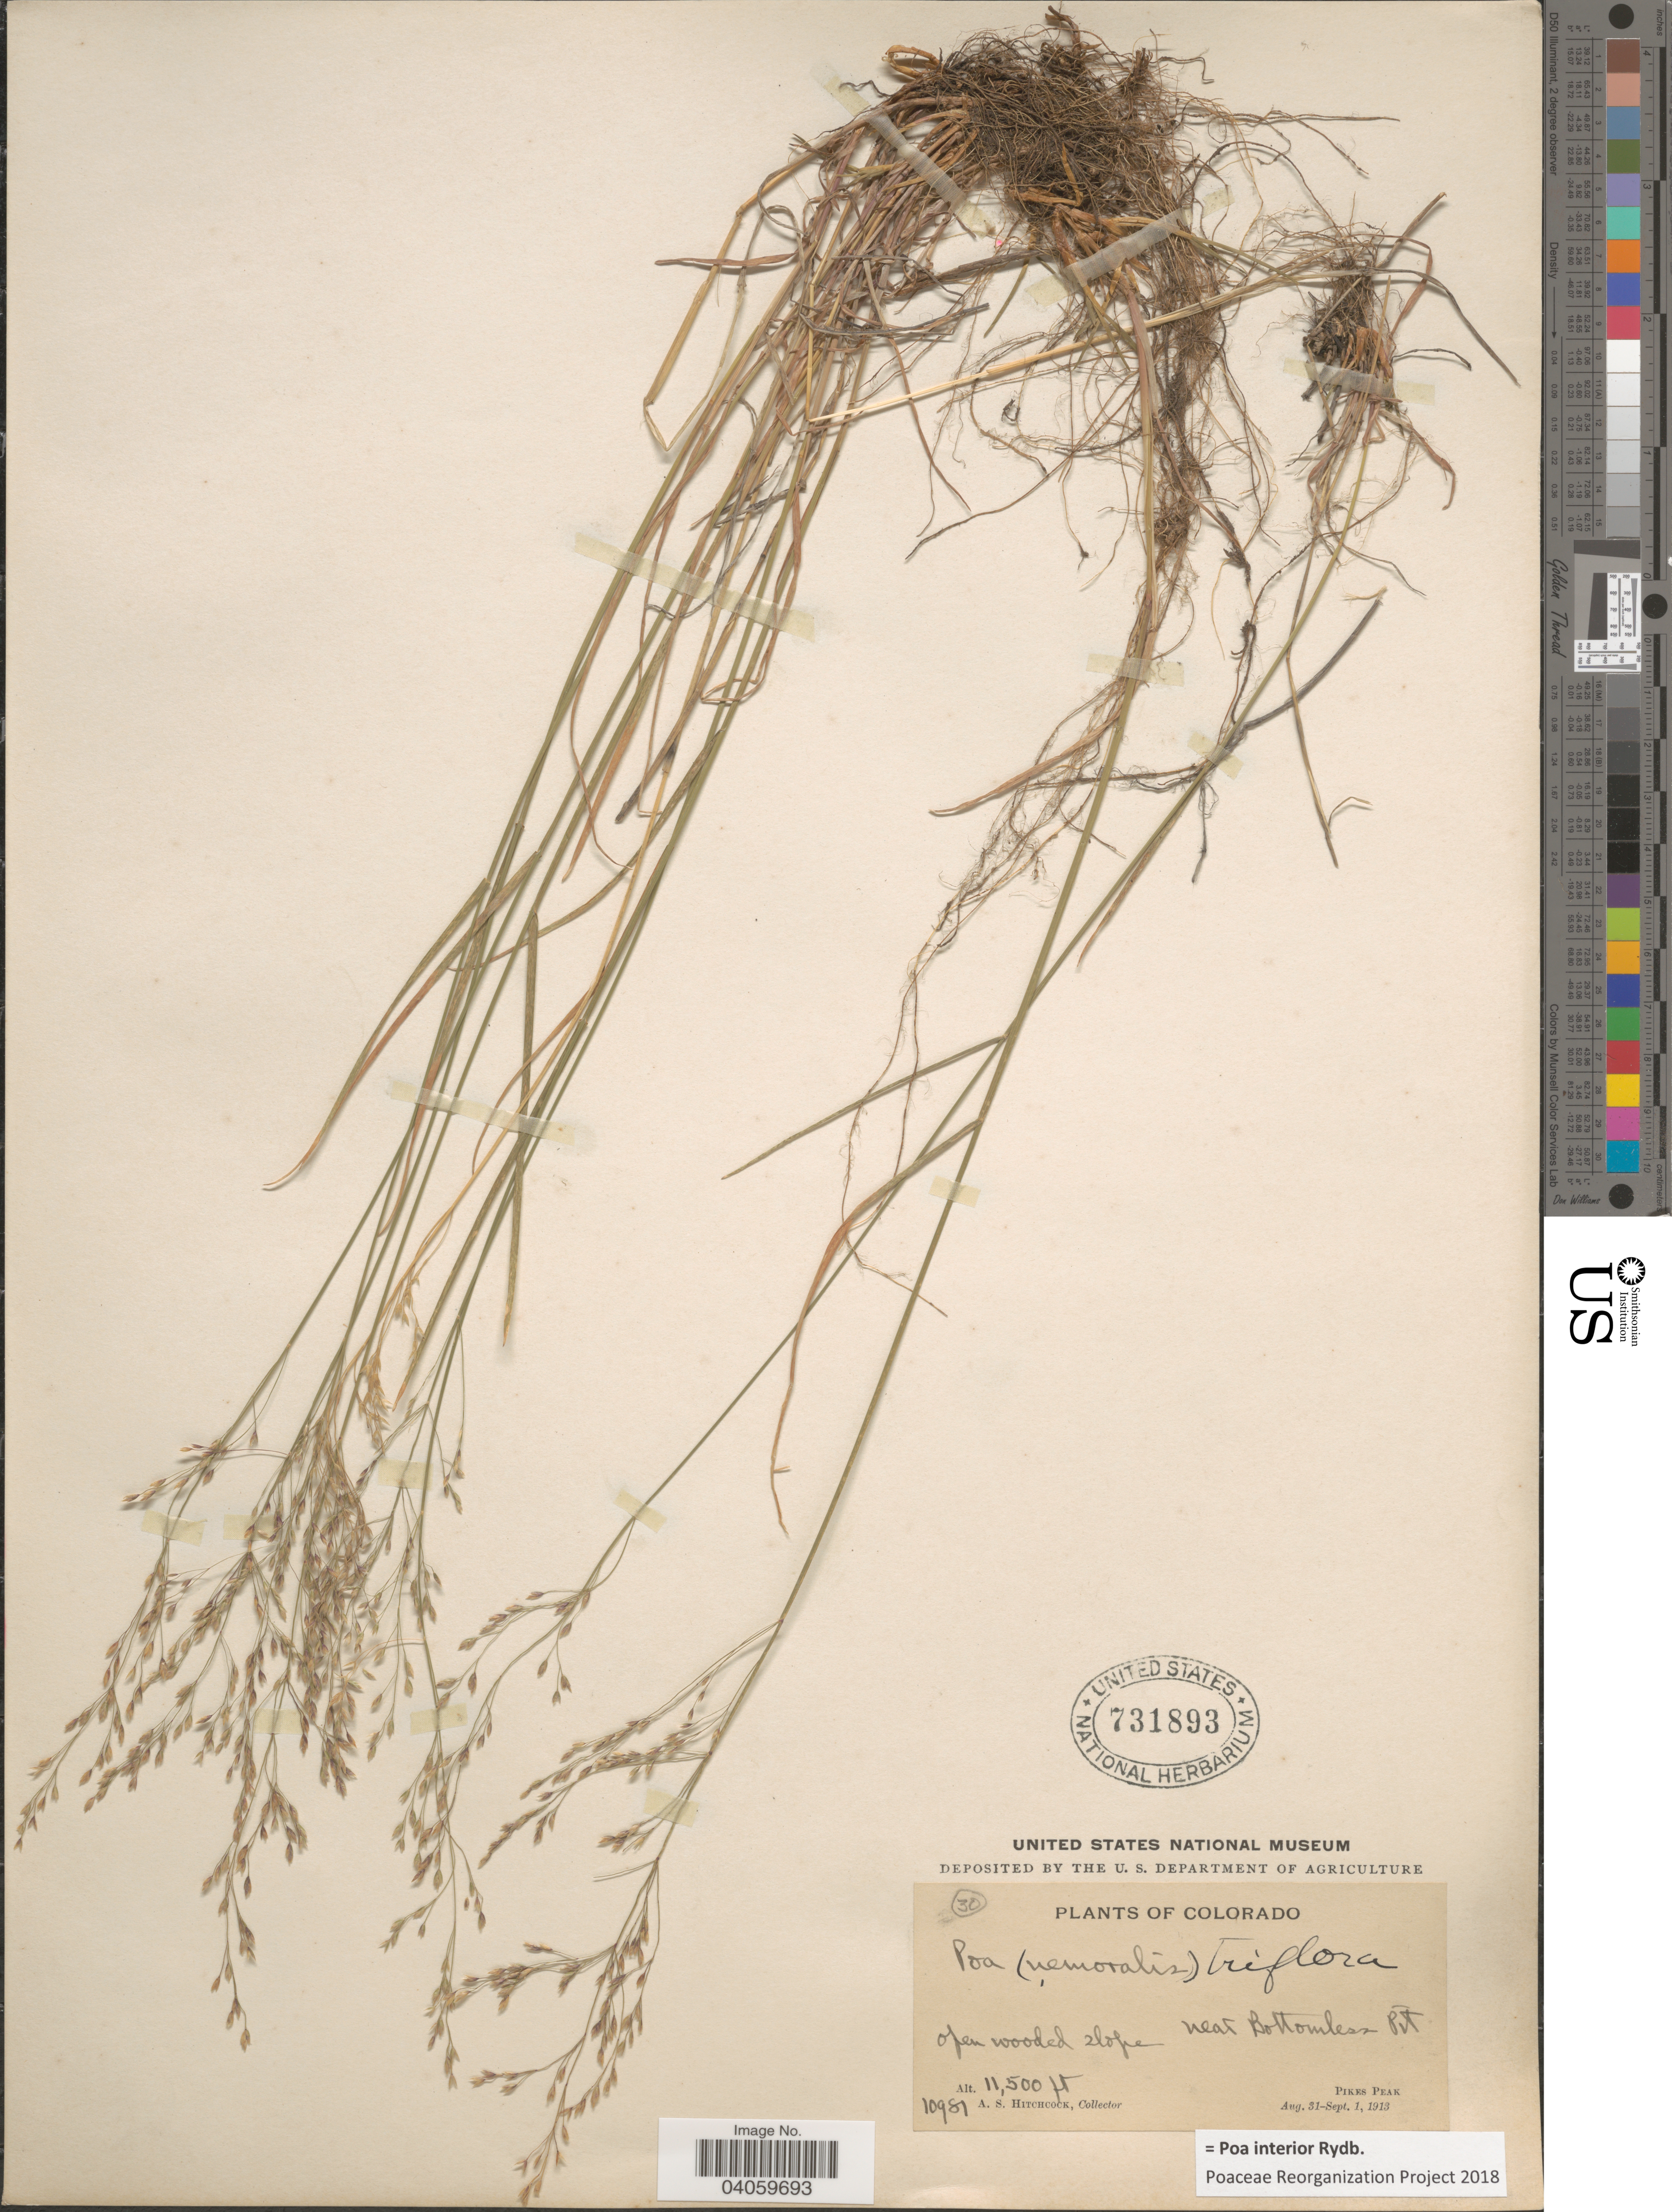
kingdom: Plantae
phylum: Tracheophyta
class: Liliopsida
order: Poales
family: Poaceae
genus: Poa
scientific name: Poa interior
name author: Rydb.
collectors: A. S. Hitchcock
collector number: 10981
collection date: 1913-08-31/1913-09-01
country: United States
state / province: Colorado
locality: Open wooded slope. Near Bottomless Pit. Pikes Peak.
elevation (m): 3505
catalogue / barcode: US 731893